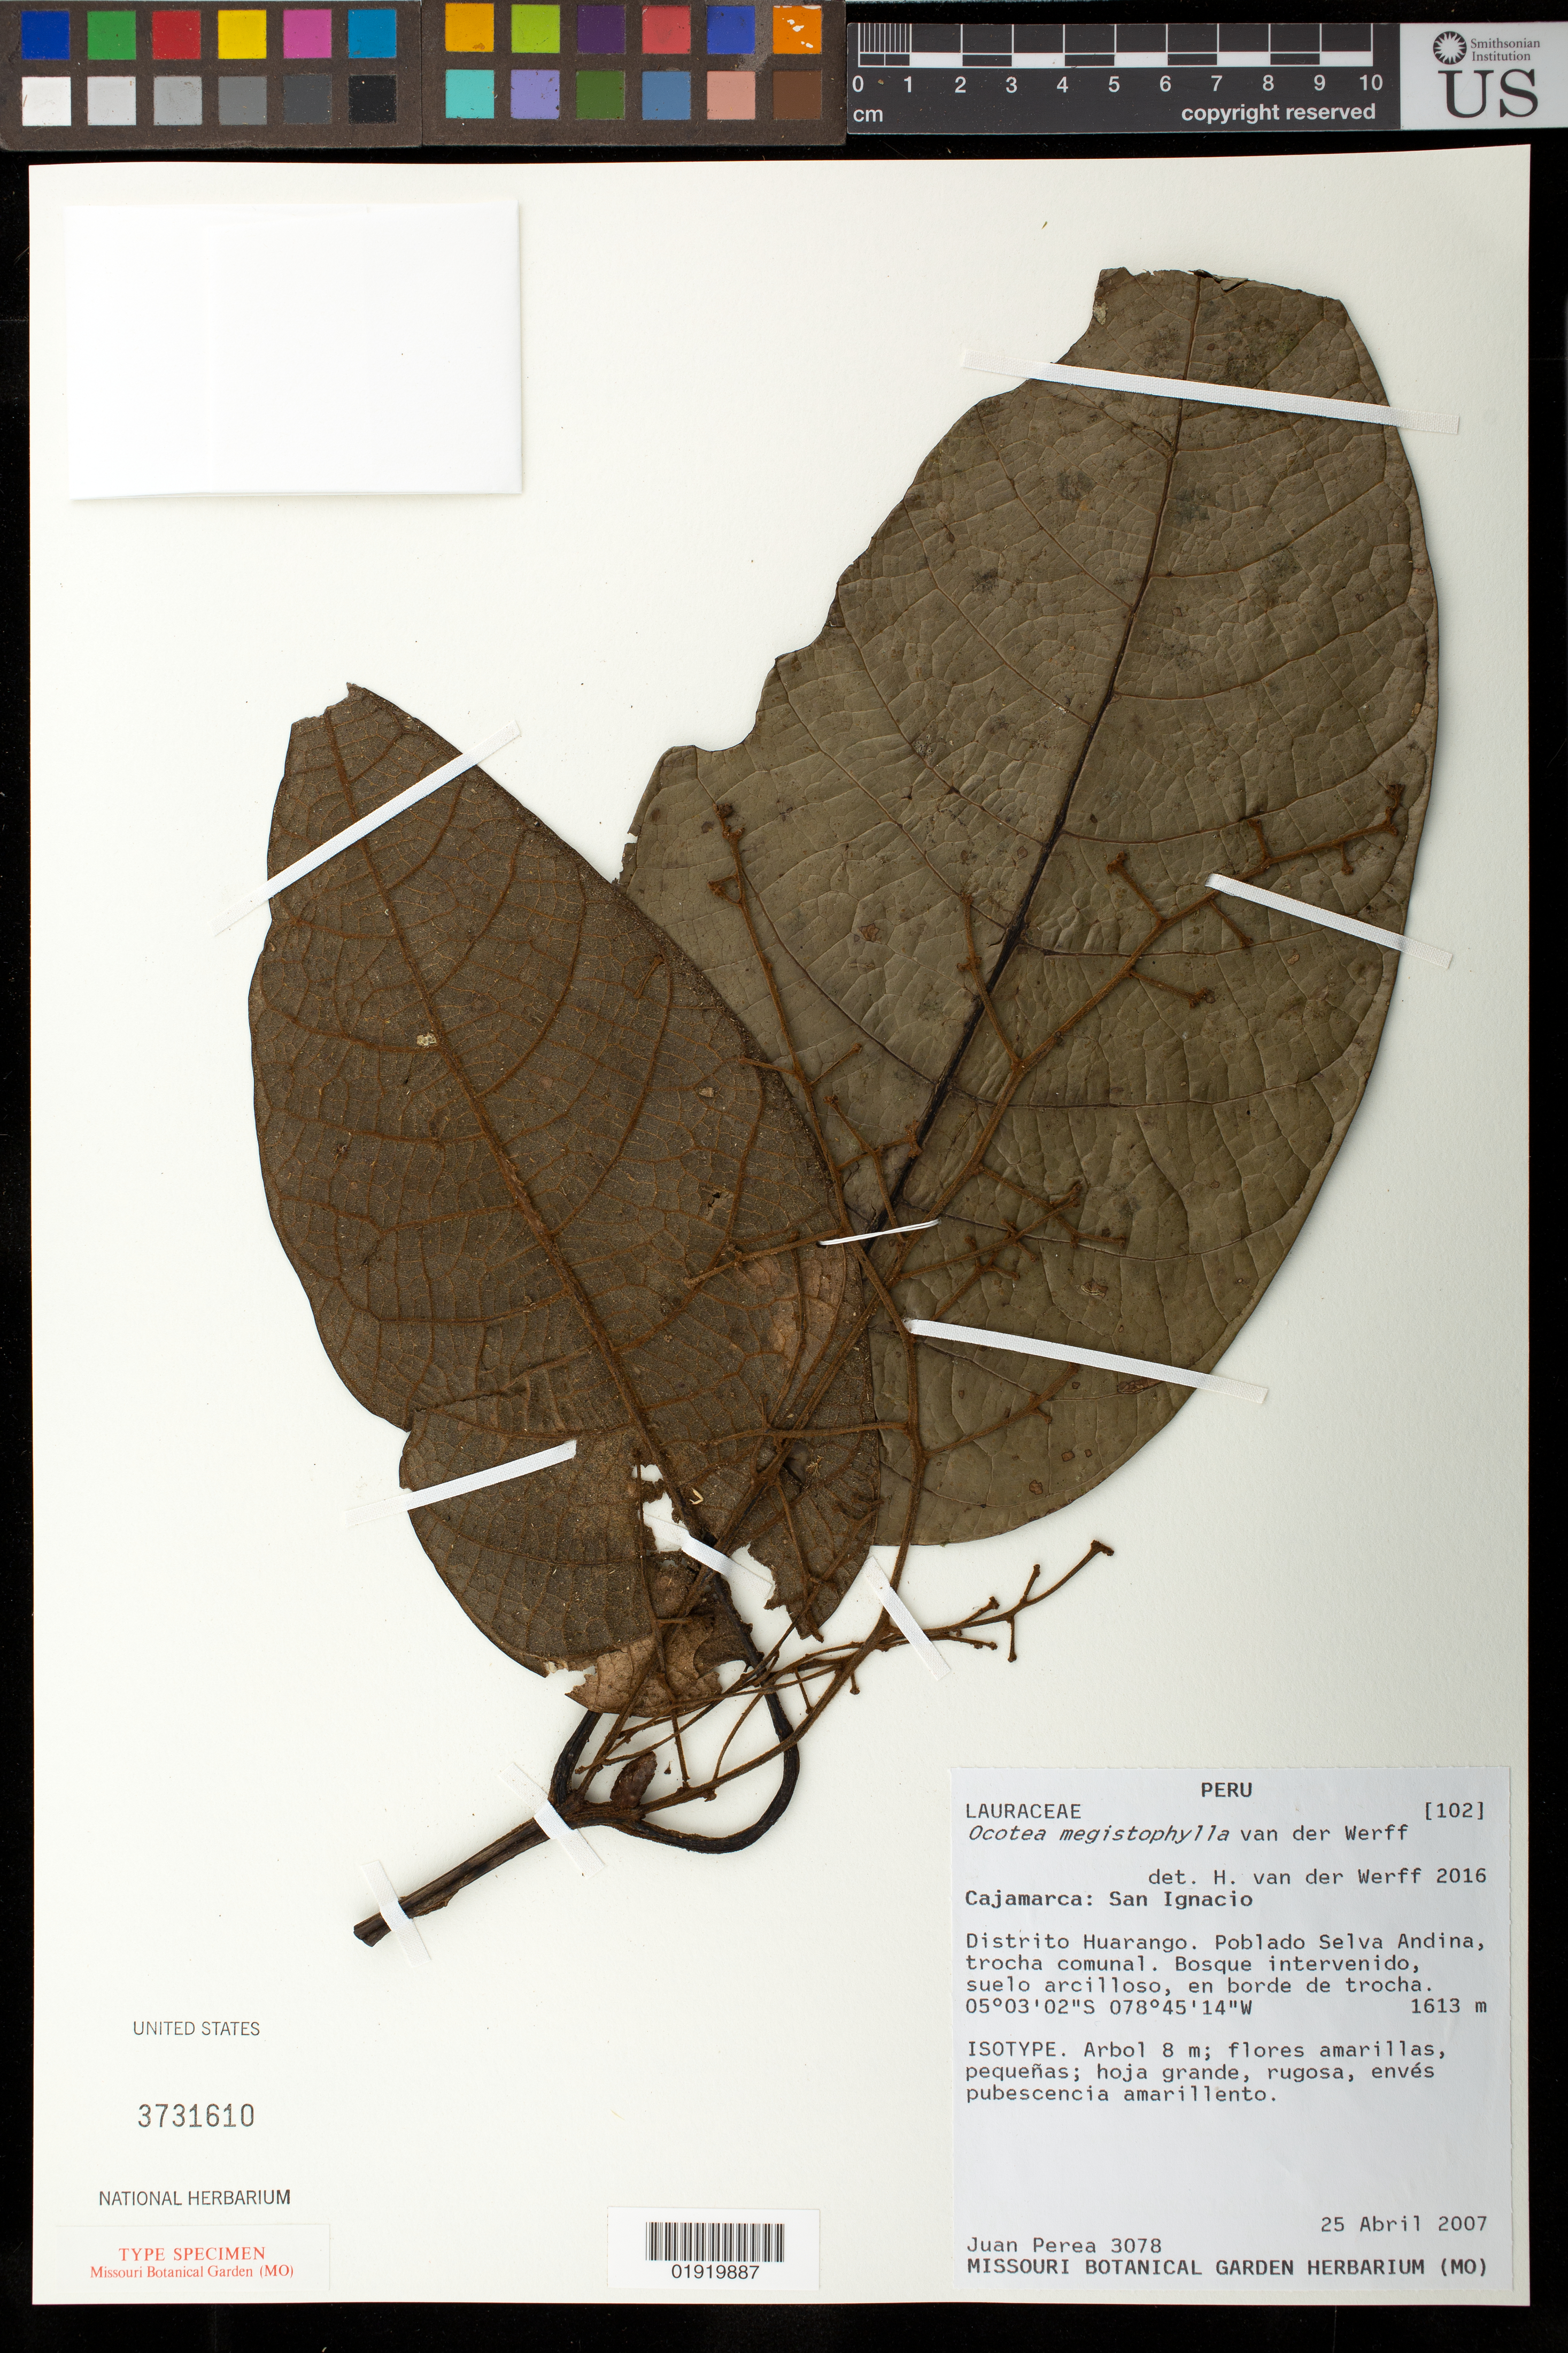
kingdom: Plantae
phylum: Tracheophyta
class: Magnoliopsida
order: Laurales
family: Lauraceae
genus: Ocotea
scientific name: Ocotea megistophylla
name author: van der Werff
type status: Isotype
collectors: J. Perea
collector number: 3078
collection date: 2007-04-25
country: Peru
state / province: Cajamarca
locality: Cajamarca: San Ignacio. Distrito Huarango. Poblado Selva Andina, trocha comunal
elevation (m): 1613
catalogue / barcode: US 3731610